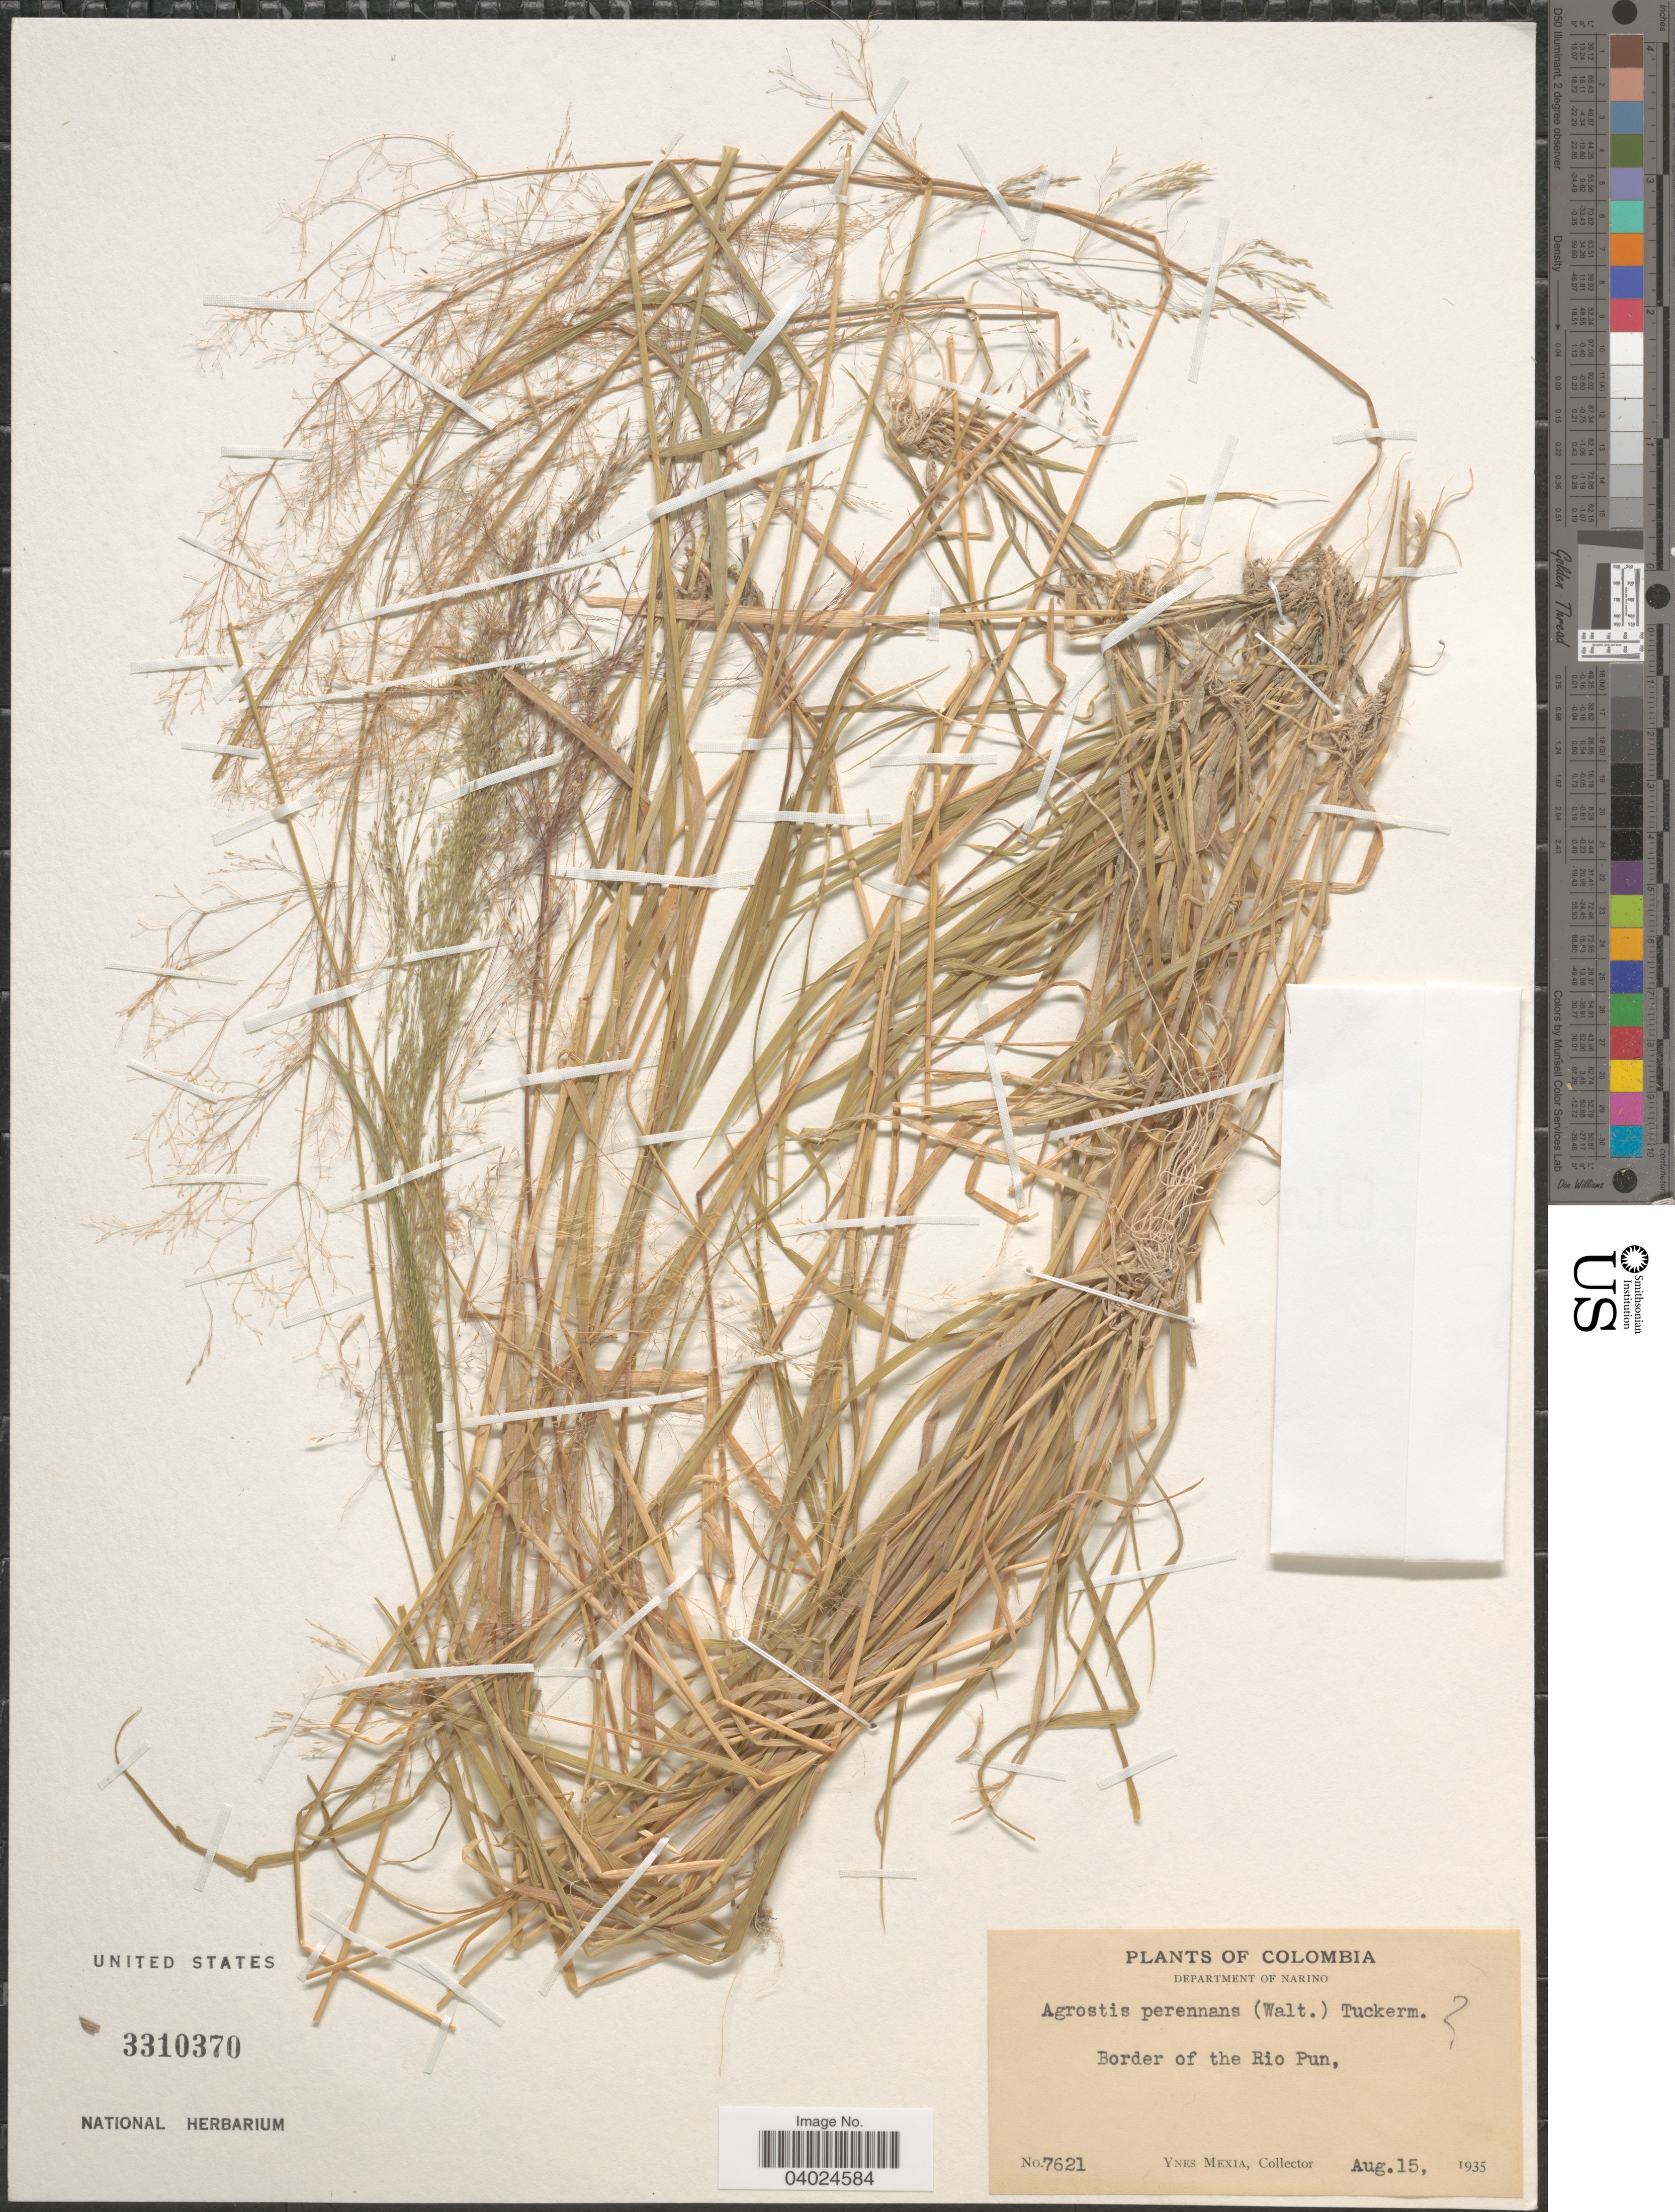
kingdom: Plantae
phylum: Tracheophyta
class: Liliopsida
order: Poales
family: Poaceae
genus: Agrostis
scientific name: Agrostis perennans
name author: (Walter) Tuck.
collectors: Y. Mexia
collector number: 7621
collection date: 1935-08-15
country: Colombia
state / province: Nariño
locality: Department of Narino. Border of the Rio Pun.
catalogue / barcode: US 3310370